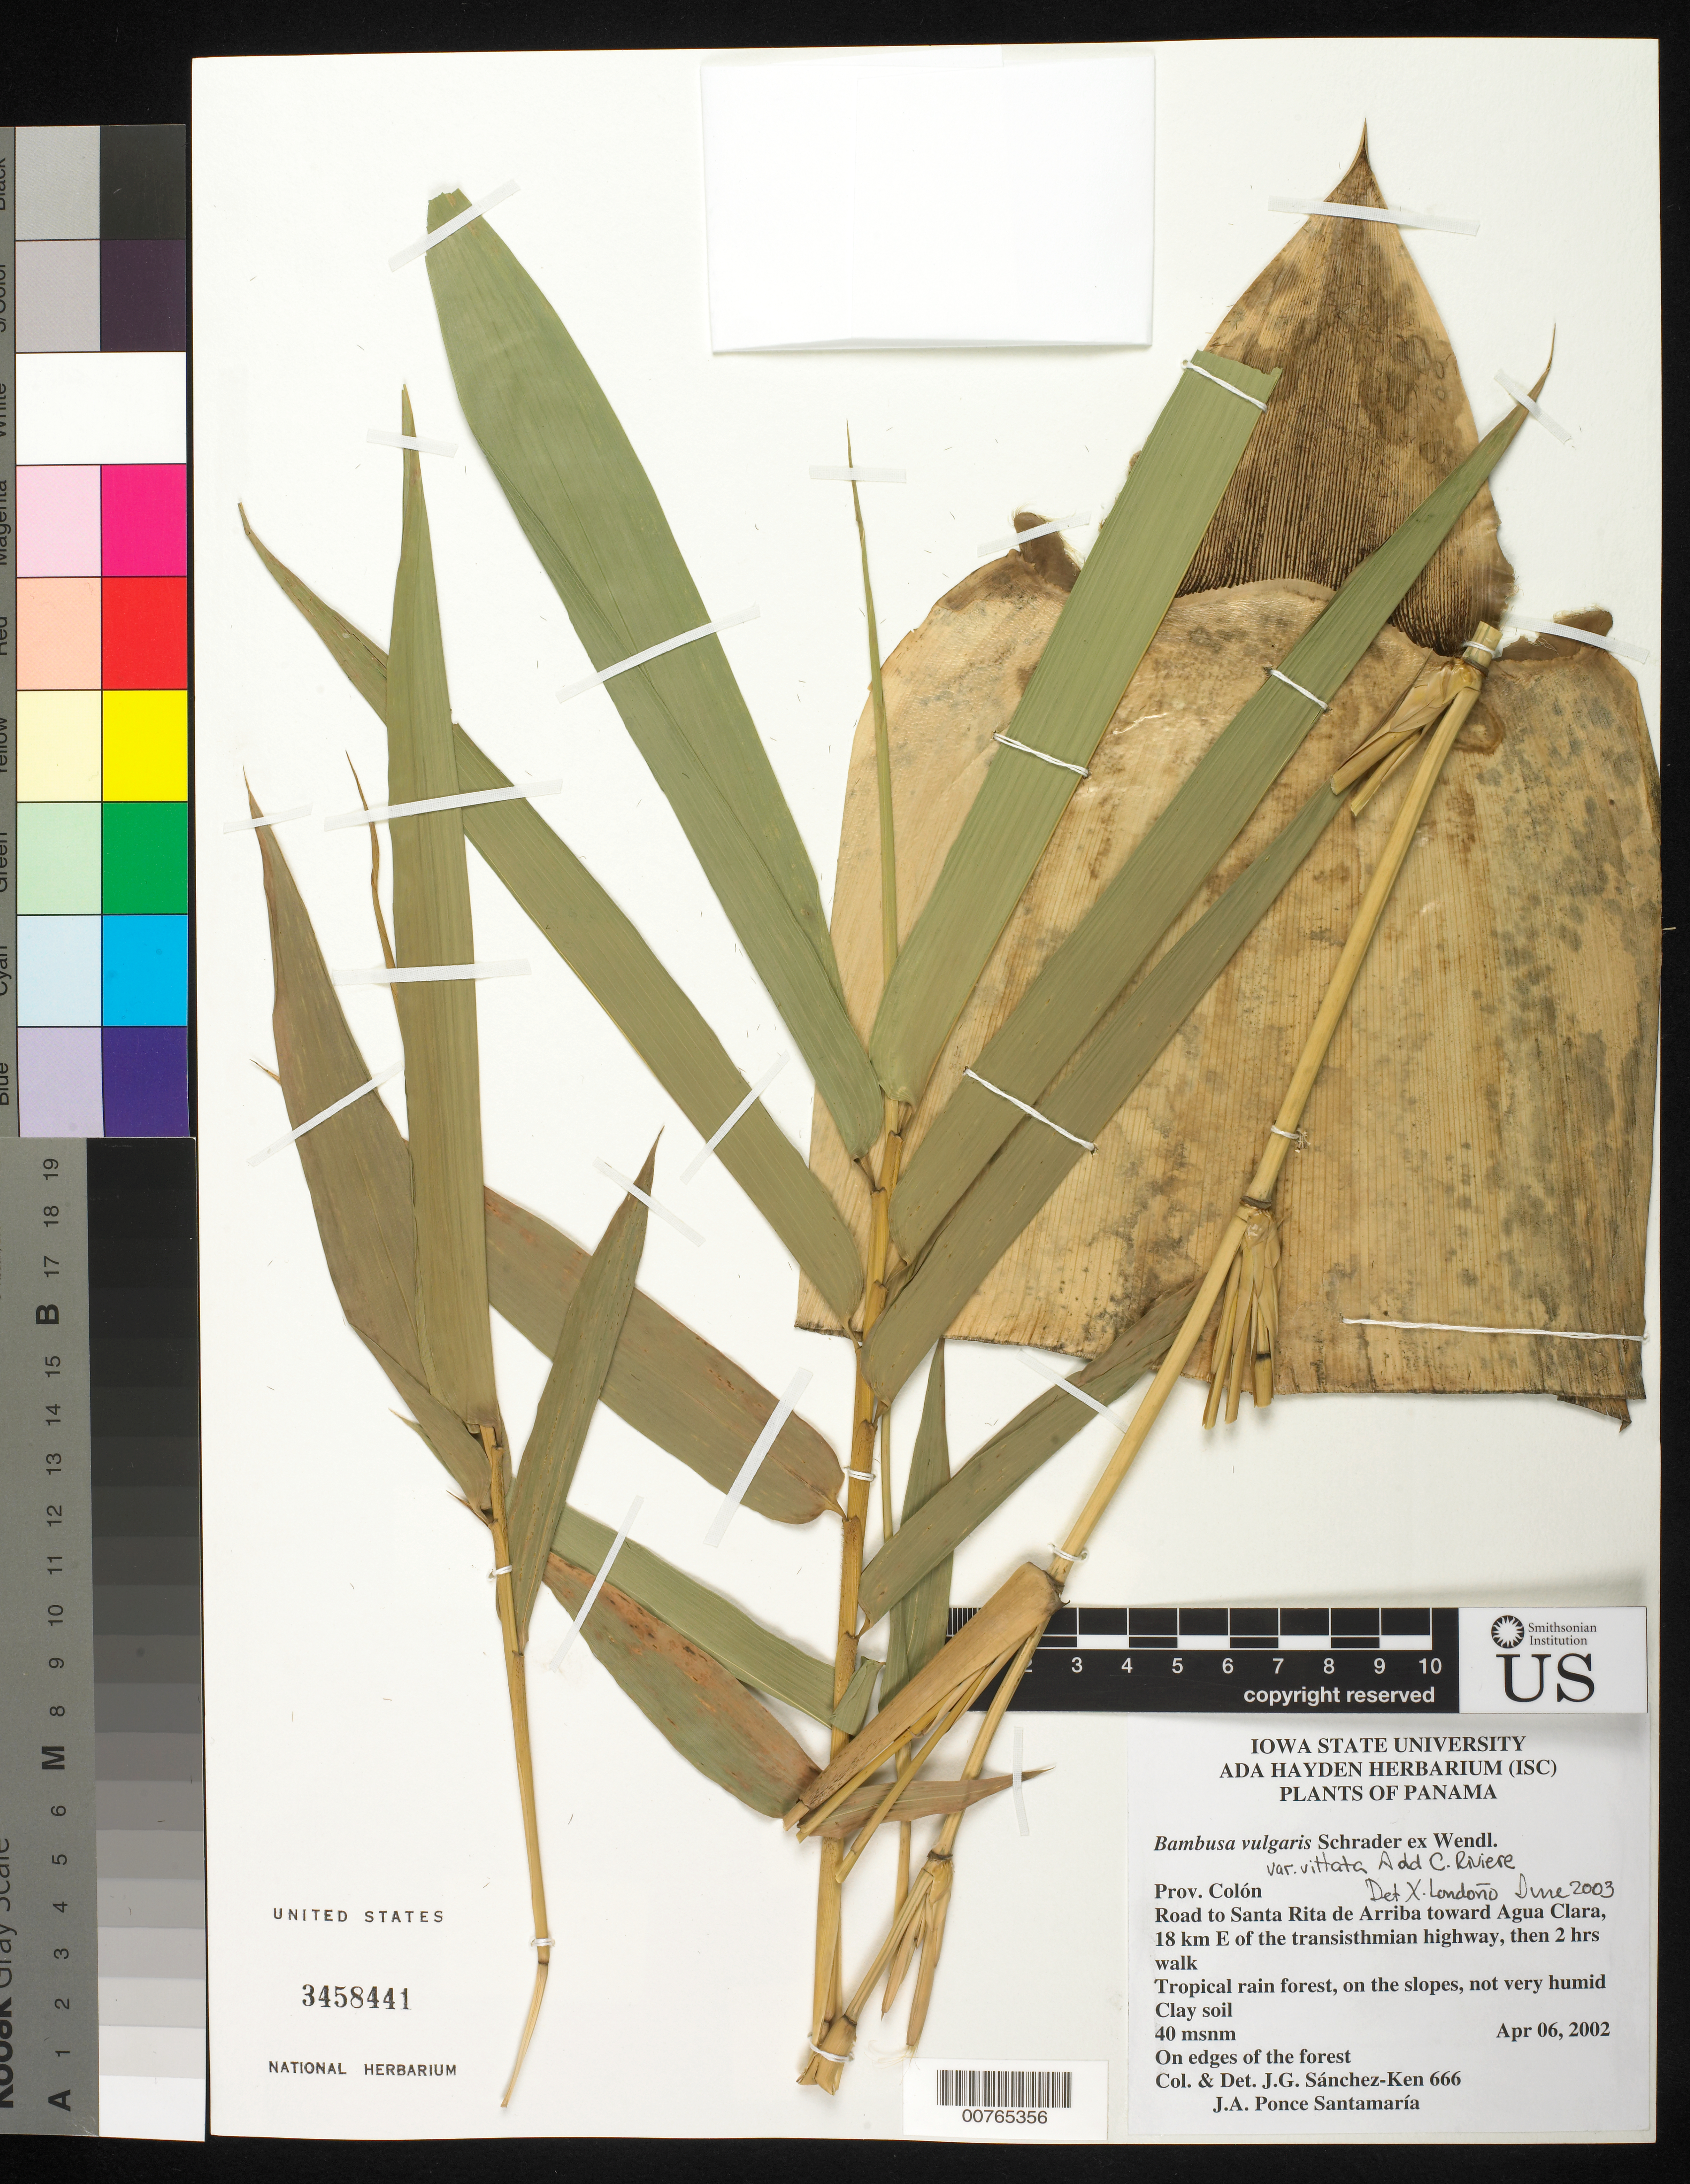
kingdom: Plantae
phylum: Tracheophyta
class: Liliopsida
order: Poales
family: Poaceae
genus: Bambusa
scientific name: Bambusa vulgaris var. vittata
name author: (Rivière & C. Rivière) McClure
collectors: J. G. Sánchez-Ken & J. Ponce Santamaria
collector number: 666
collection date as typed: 06 Apr 2002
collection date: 2002-04-06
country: Panama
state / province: Colón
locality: Road to Santa Rita de Arriba toward Agua Clara, E of Trans-Isthmian highway.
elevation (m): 60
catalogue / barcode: US 3458441